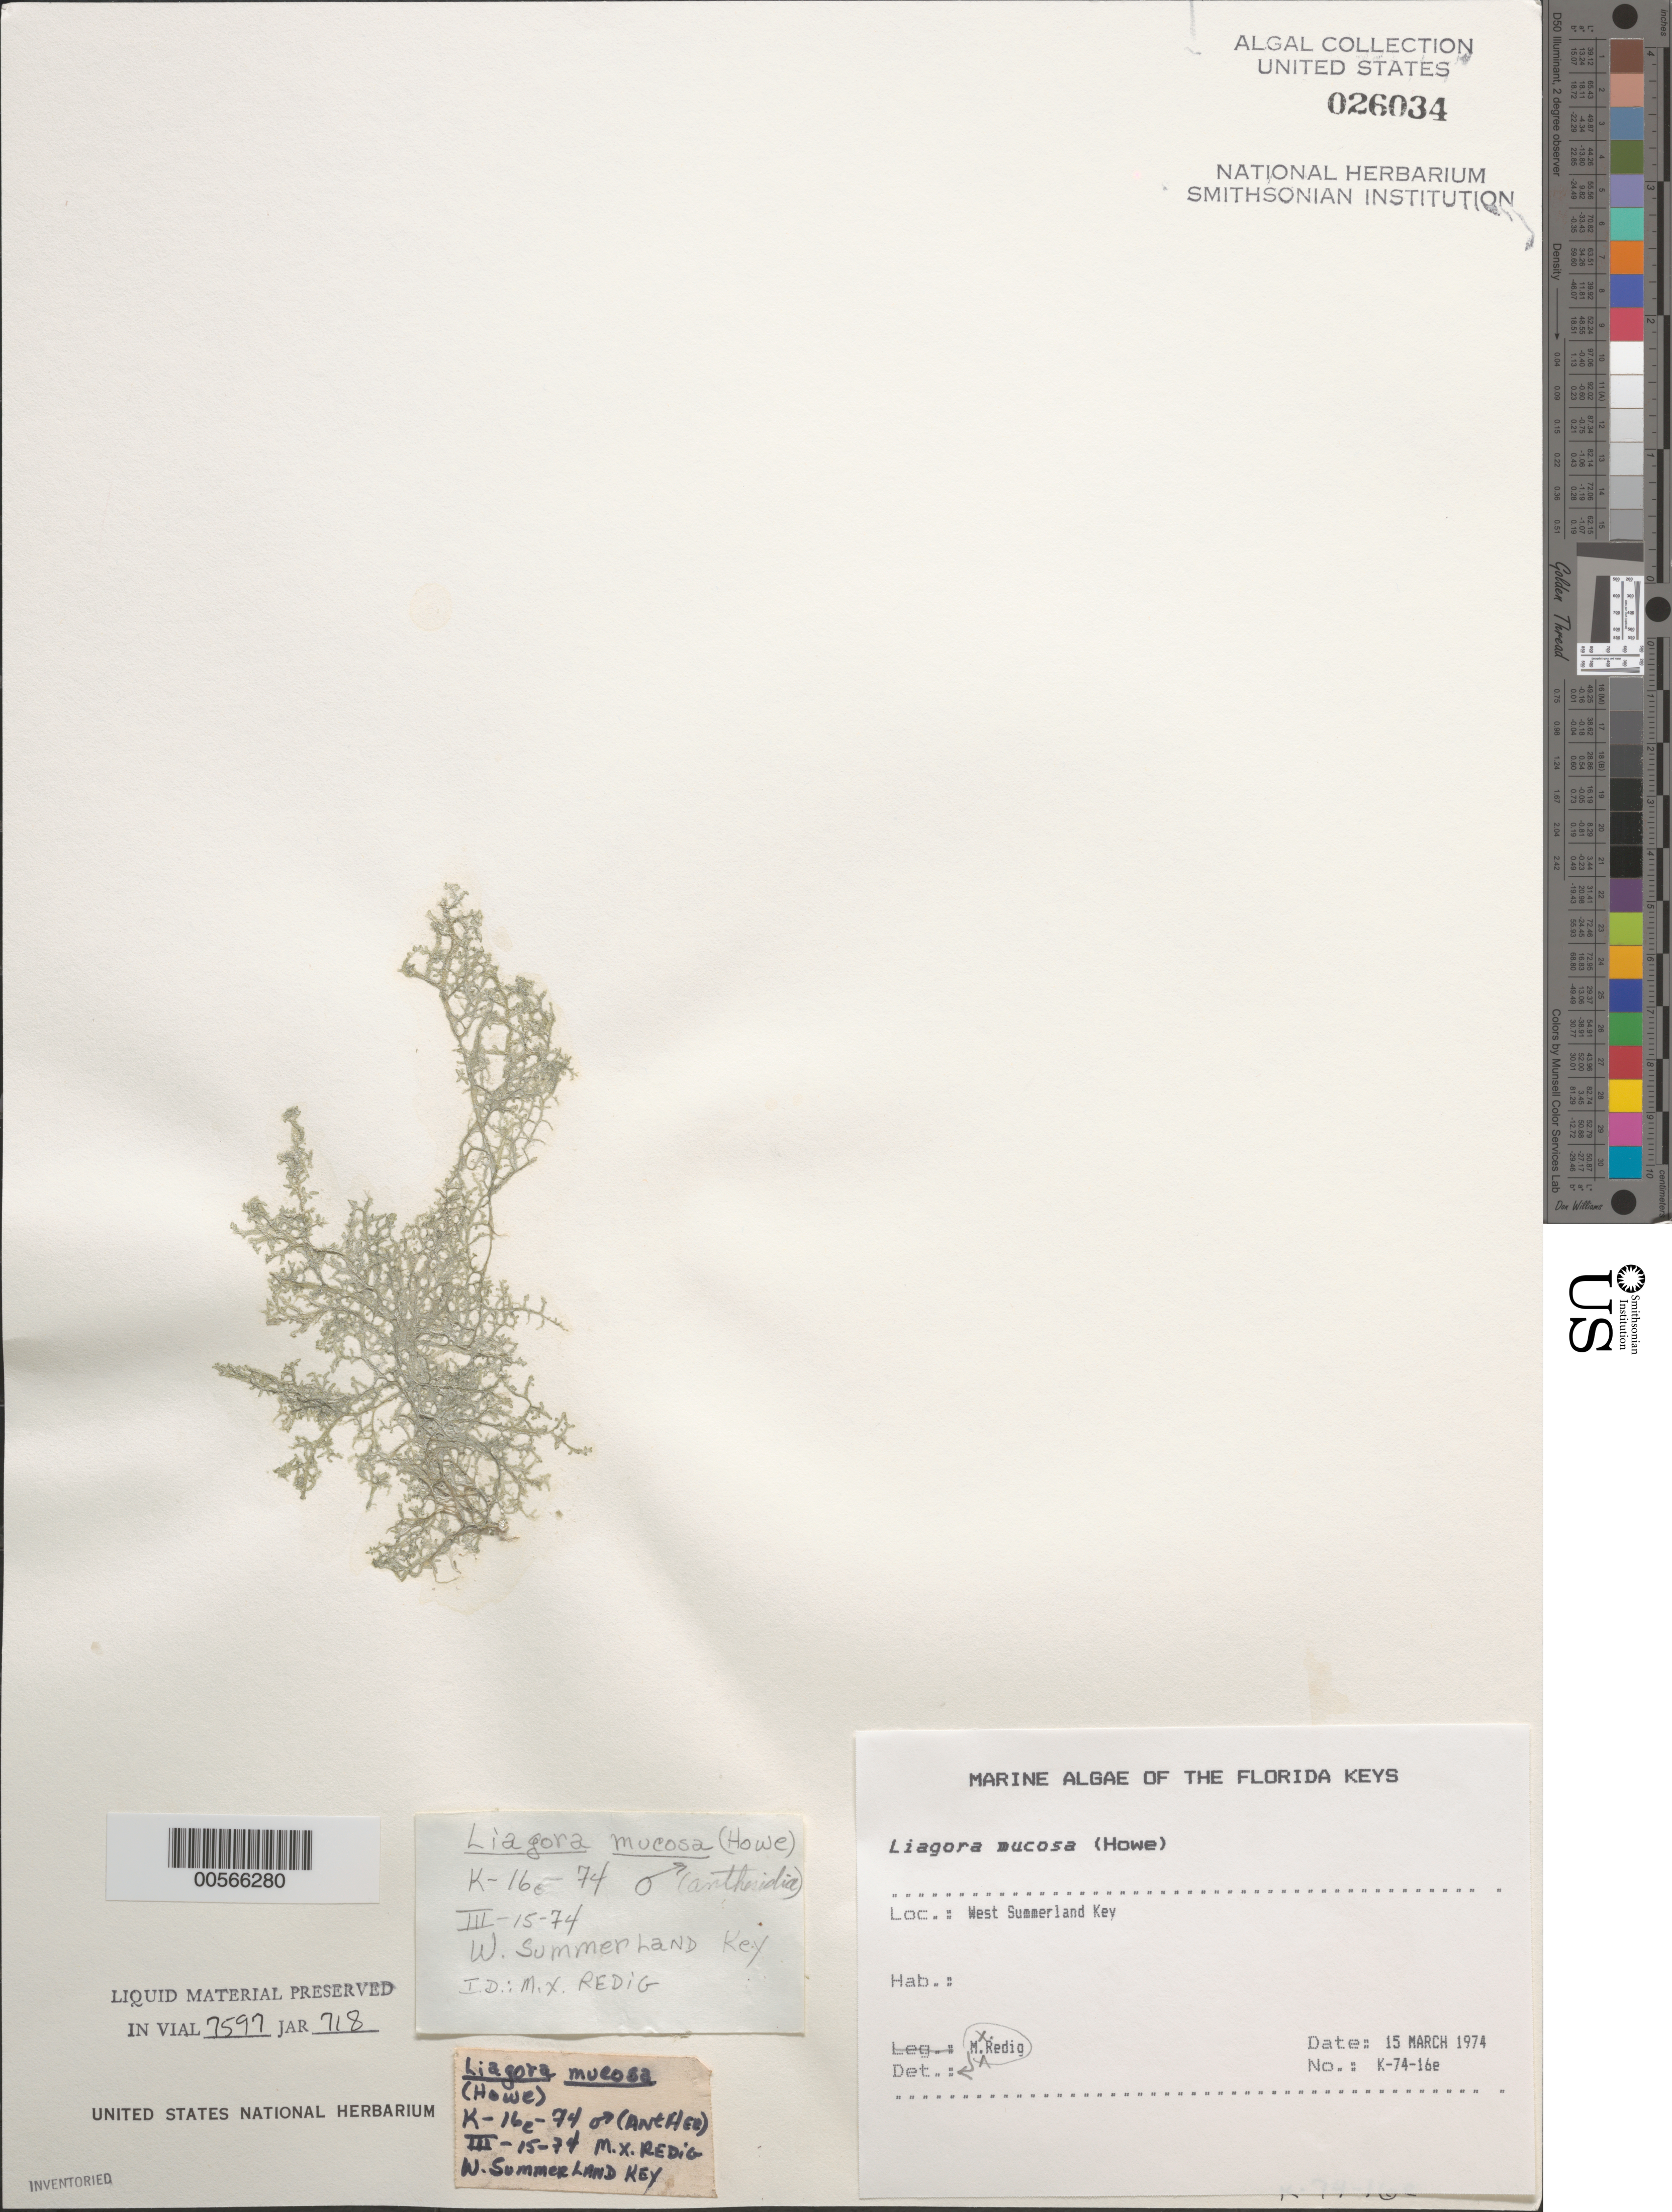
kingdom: Plantae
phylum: Rhodophyta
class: Florideophyceae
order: Nemaliales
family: Liagoraceae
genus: Gloiocallis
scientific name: Gloiocallis dendroidea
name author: (P. Crouan & H. Crouan) S.-M. Lin et al.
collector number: K-74-16e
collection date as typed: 15 Mar 1974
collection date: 1974-03-15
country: United States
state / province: Florida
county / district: Monroe County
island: West Summerland Key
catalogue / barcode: US 26034